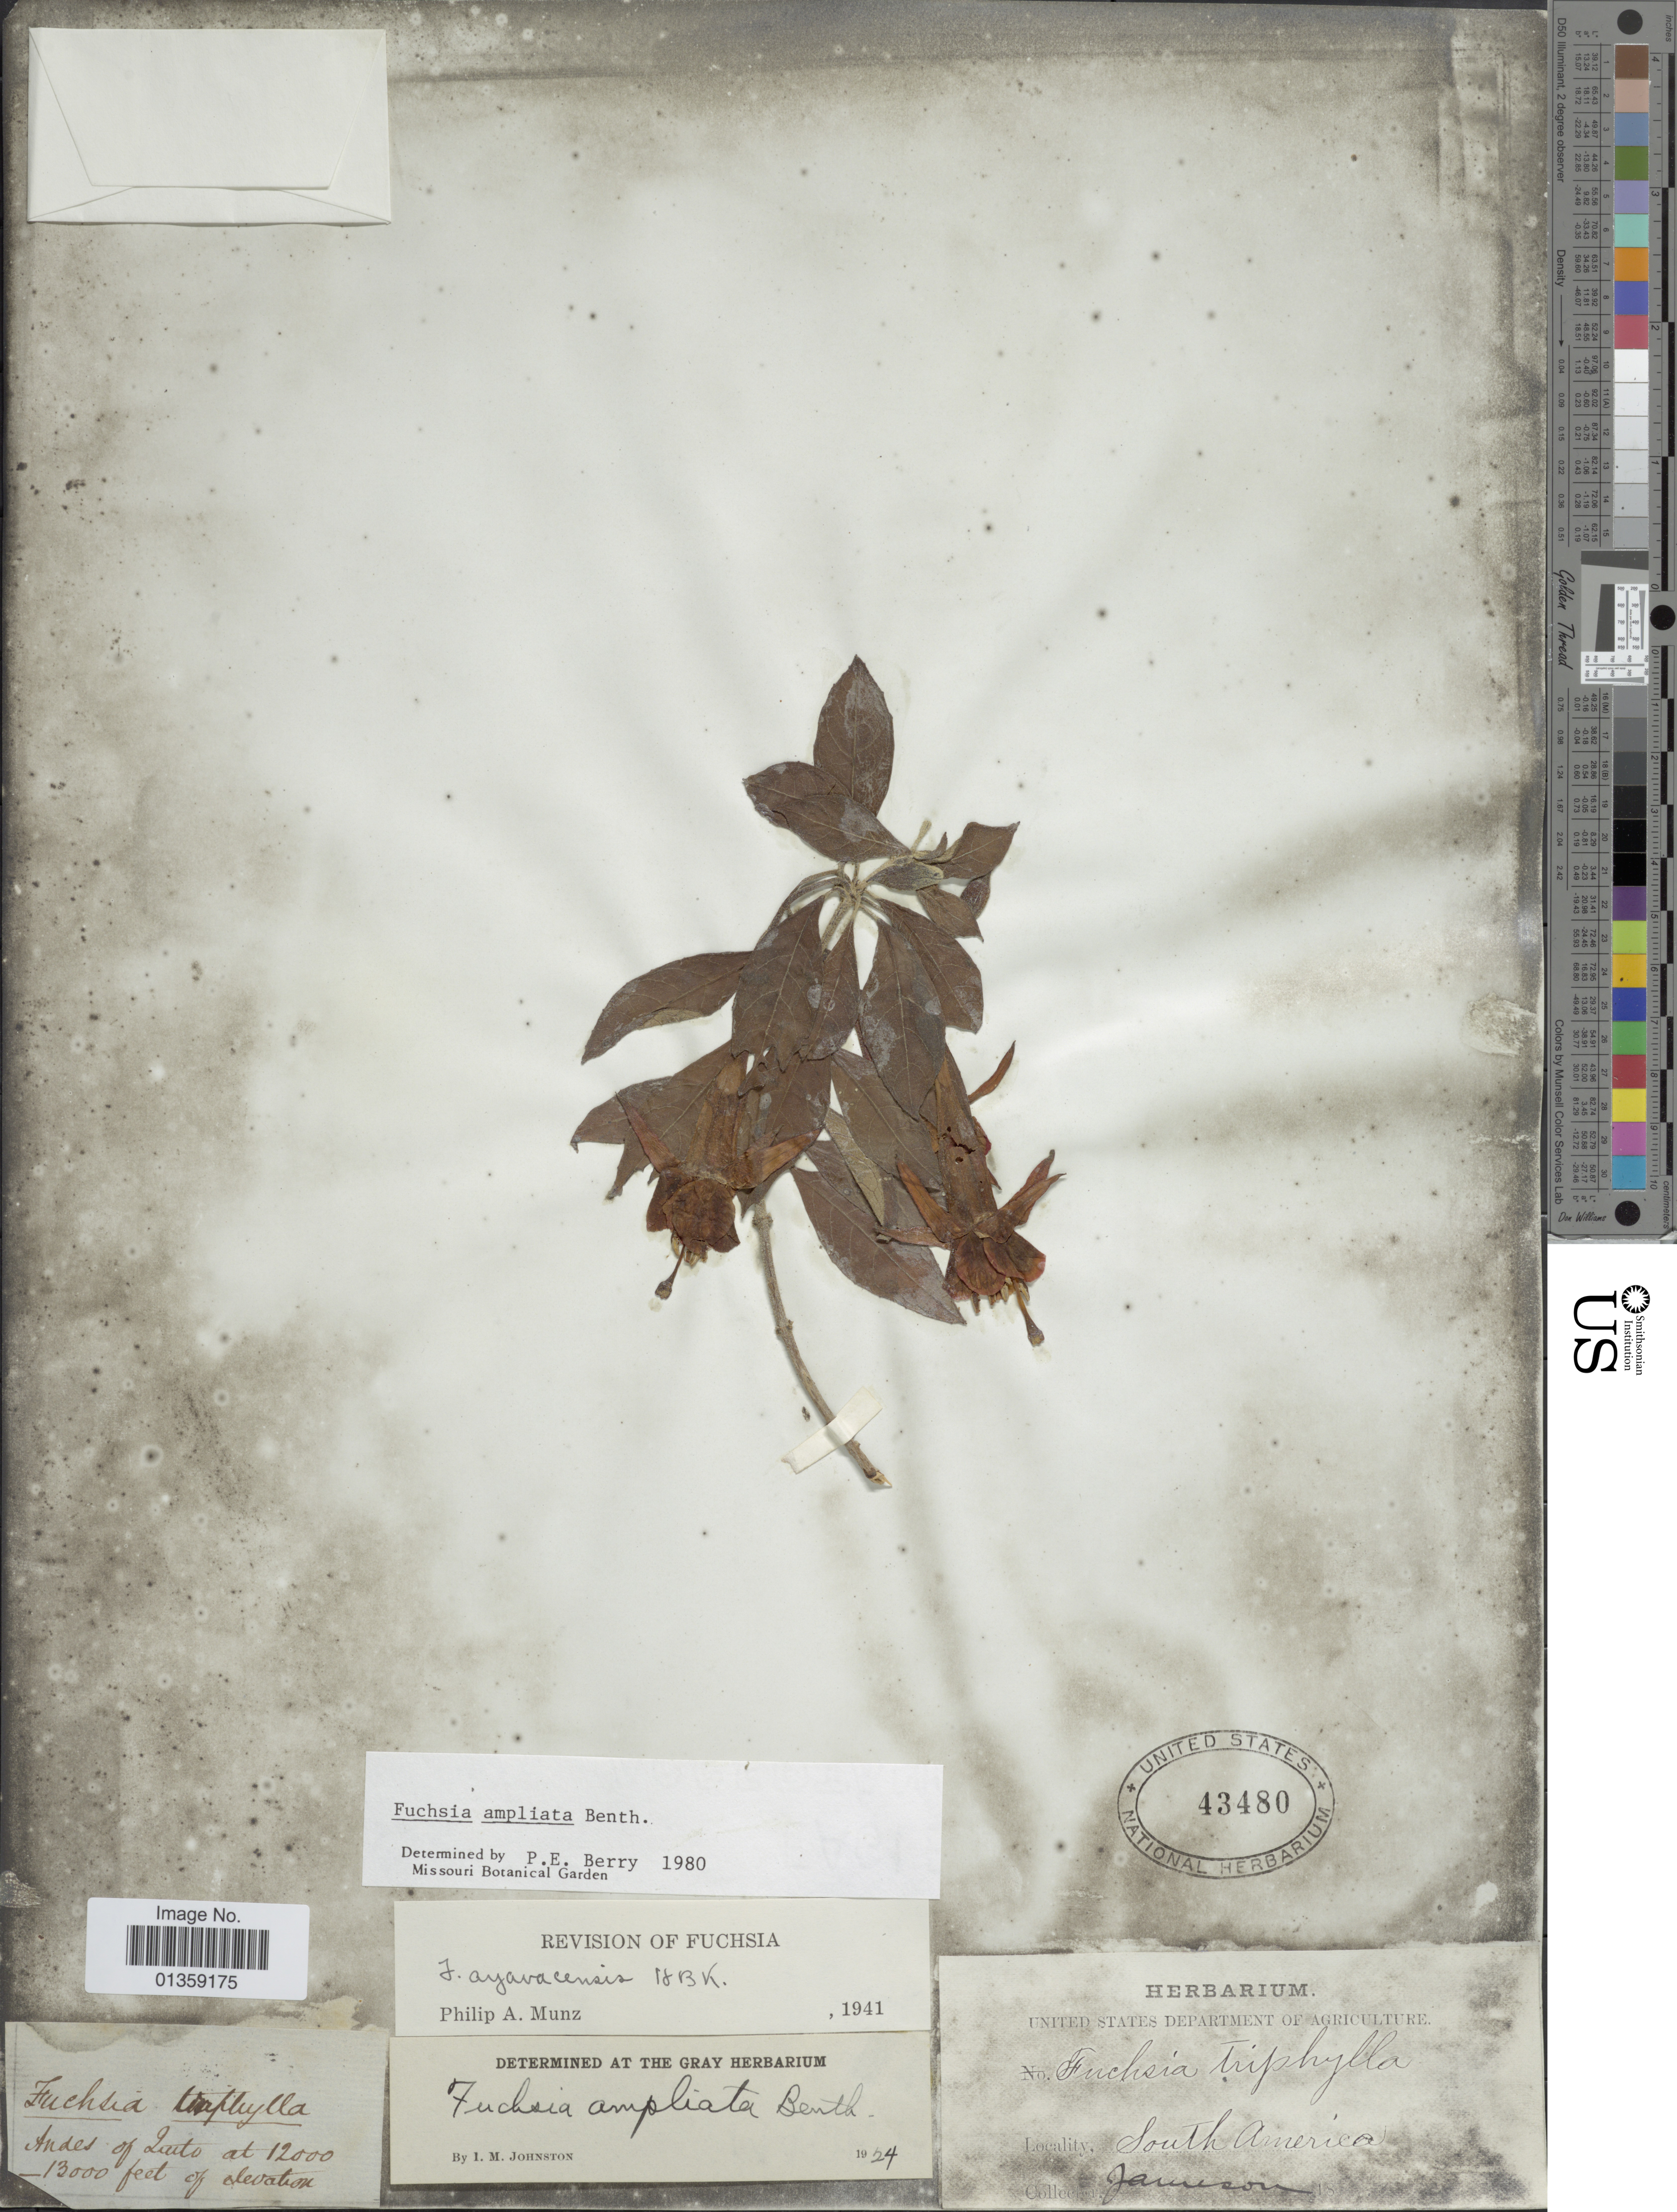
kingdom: Plantae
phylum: Tracheophyta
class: Magnoliopsida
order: Myrtales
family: Onagraceae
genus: Fuchsia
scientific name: Fuchsia ampliata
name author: Benth.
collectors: -- Jameson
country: Ecuador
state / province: Pichincha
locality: Andes of Quito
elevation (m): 3658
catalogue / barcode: US 43480